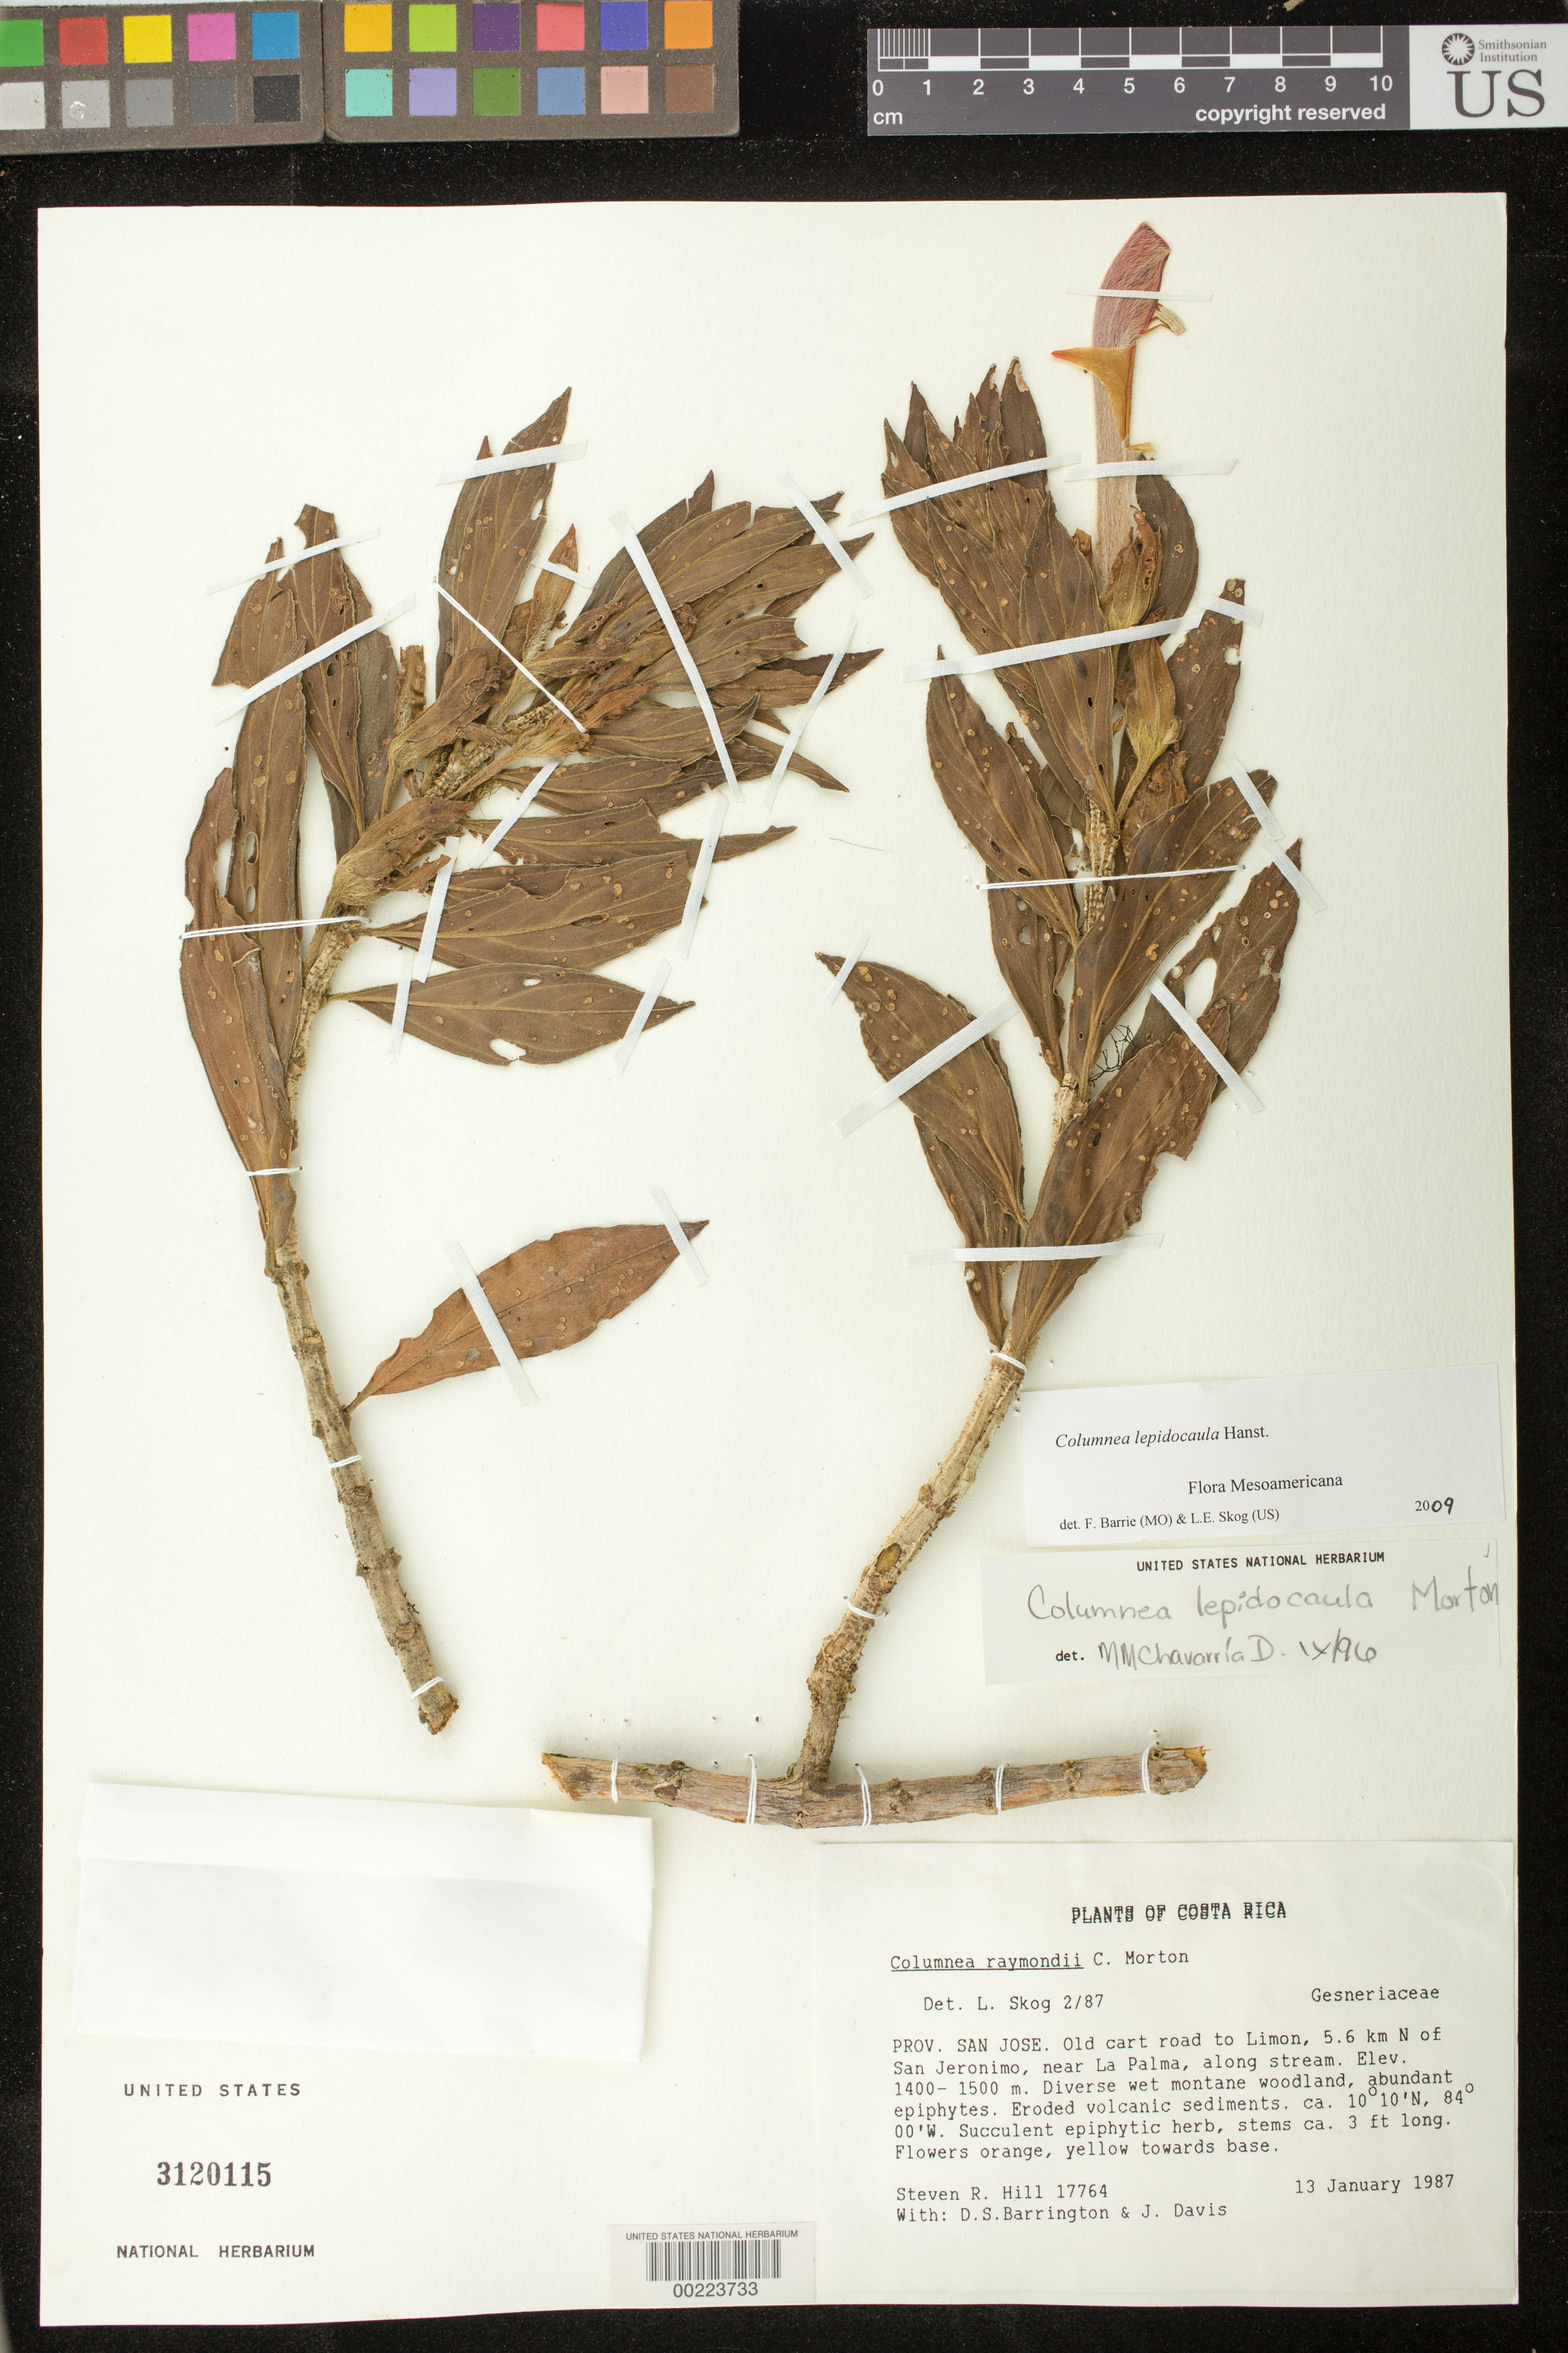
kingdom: Plantae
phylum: Tracheophyta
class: Magnoliopsida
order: Lamiales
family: Gesneriaceae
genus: Columnea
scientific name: Columnea lepidocaula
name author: Hanst.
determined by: Skog, Laurence E.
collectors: S. R. Hill, D. S. Barrington & J. Davis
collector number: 17764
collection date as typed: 13 Jan 1987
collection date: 1987-01-13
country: Costa Rica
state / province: San José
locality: Old cart road to Limon, 5.6 km N of San Jeronimo, near La Palma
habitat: Diverse wet montane woodland, abundant epiphytes, eroded volcanic sediments; along stream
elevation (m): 1400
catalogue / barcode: US 3120115